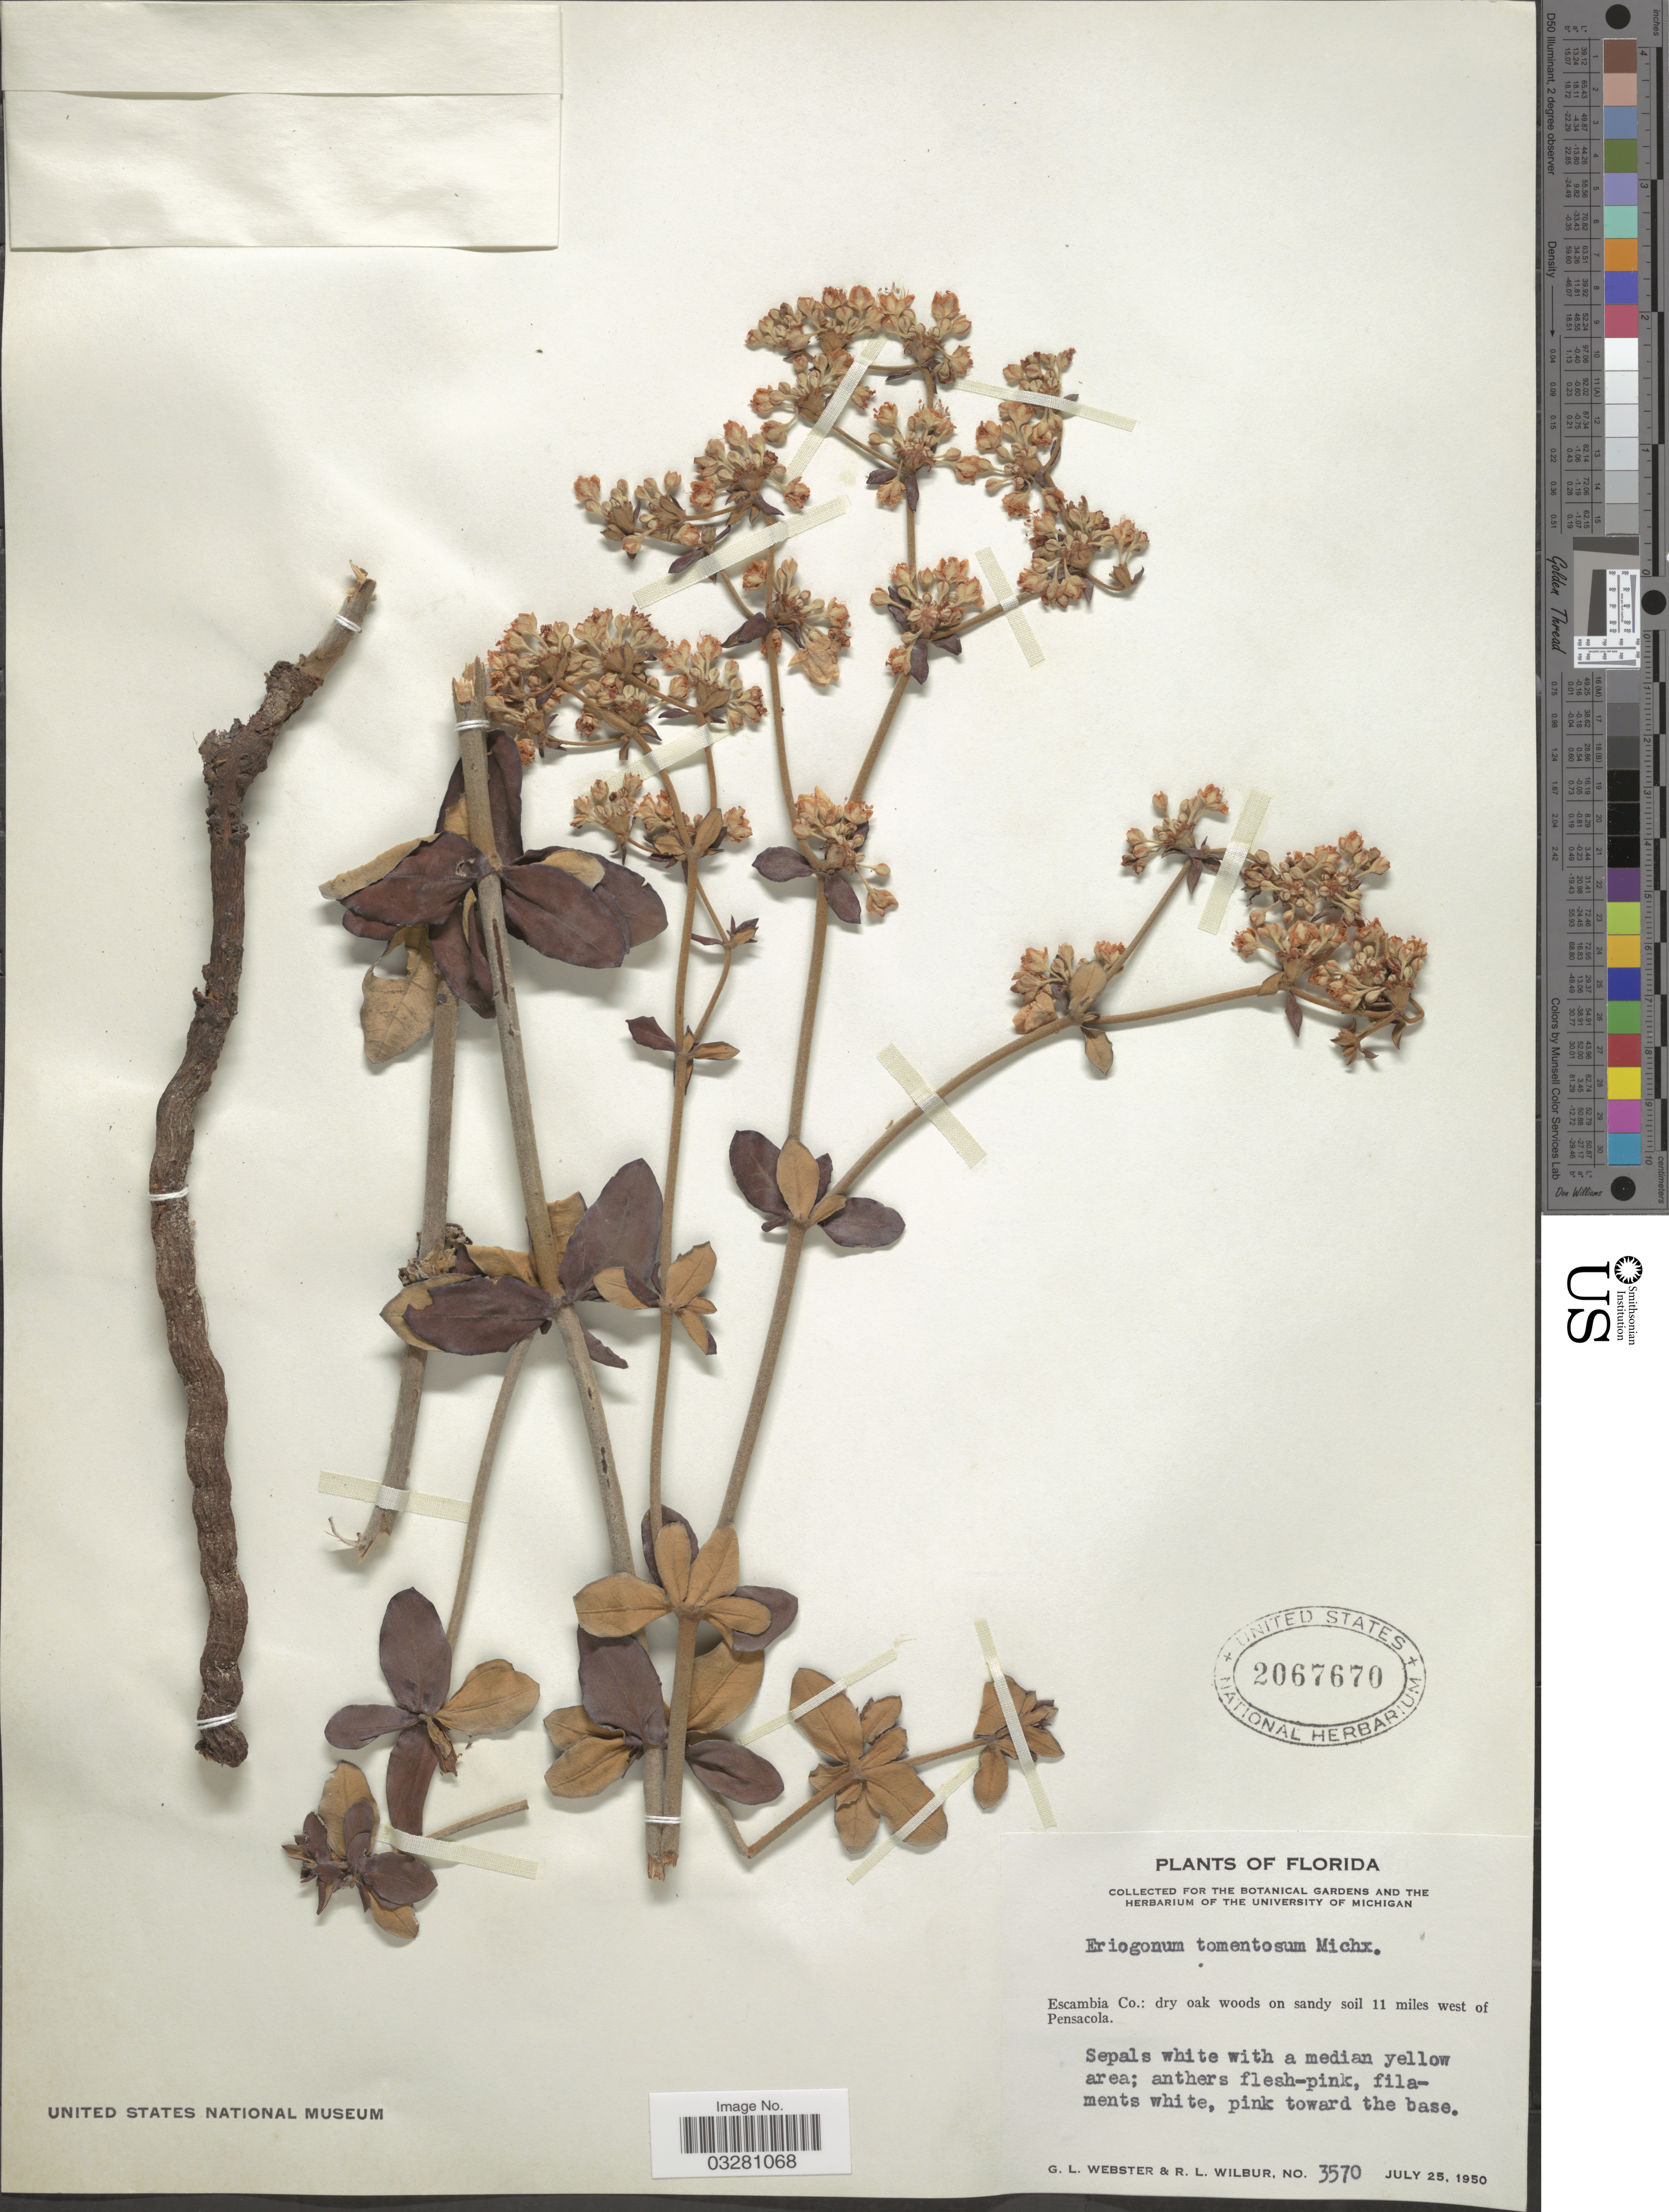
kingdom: Plantae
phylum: Tracheophyta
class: Magnoliopsida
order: Caryophyllales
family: Polygonaceae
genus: Eriogonum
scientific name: Eriogonum tomentosum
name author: Michx.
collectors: G. L. Webster & R. L. Wilbur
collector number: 3570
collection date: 1950-07-25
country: United States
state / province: Florida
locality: Escambia Co.: 11 miles west of Pensacola.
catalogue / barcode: US 2067670